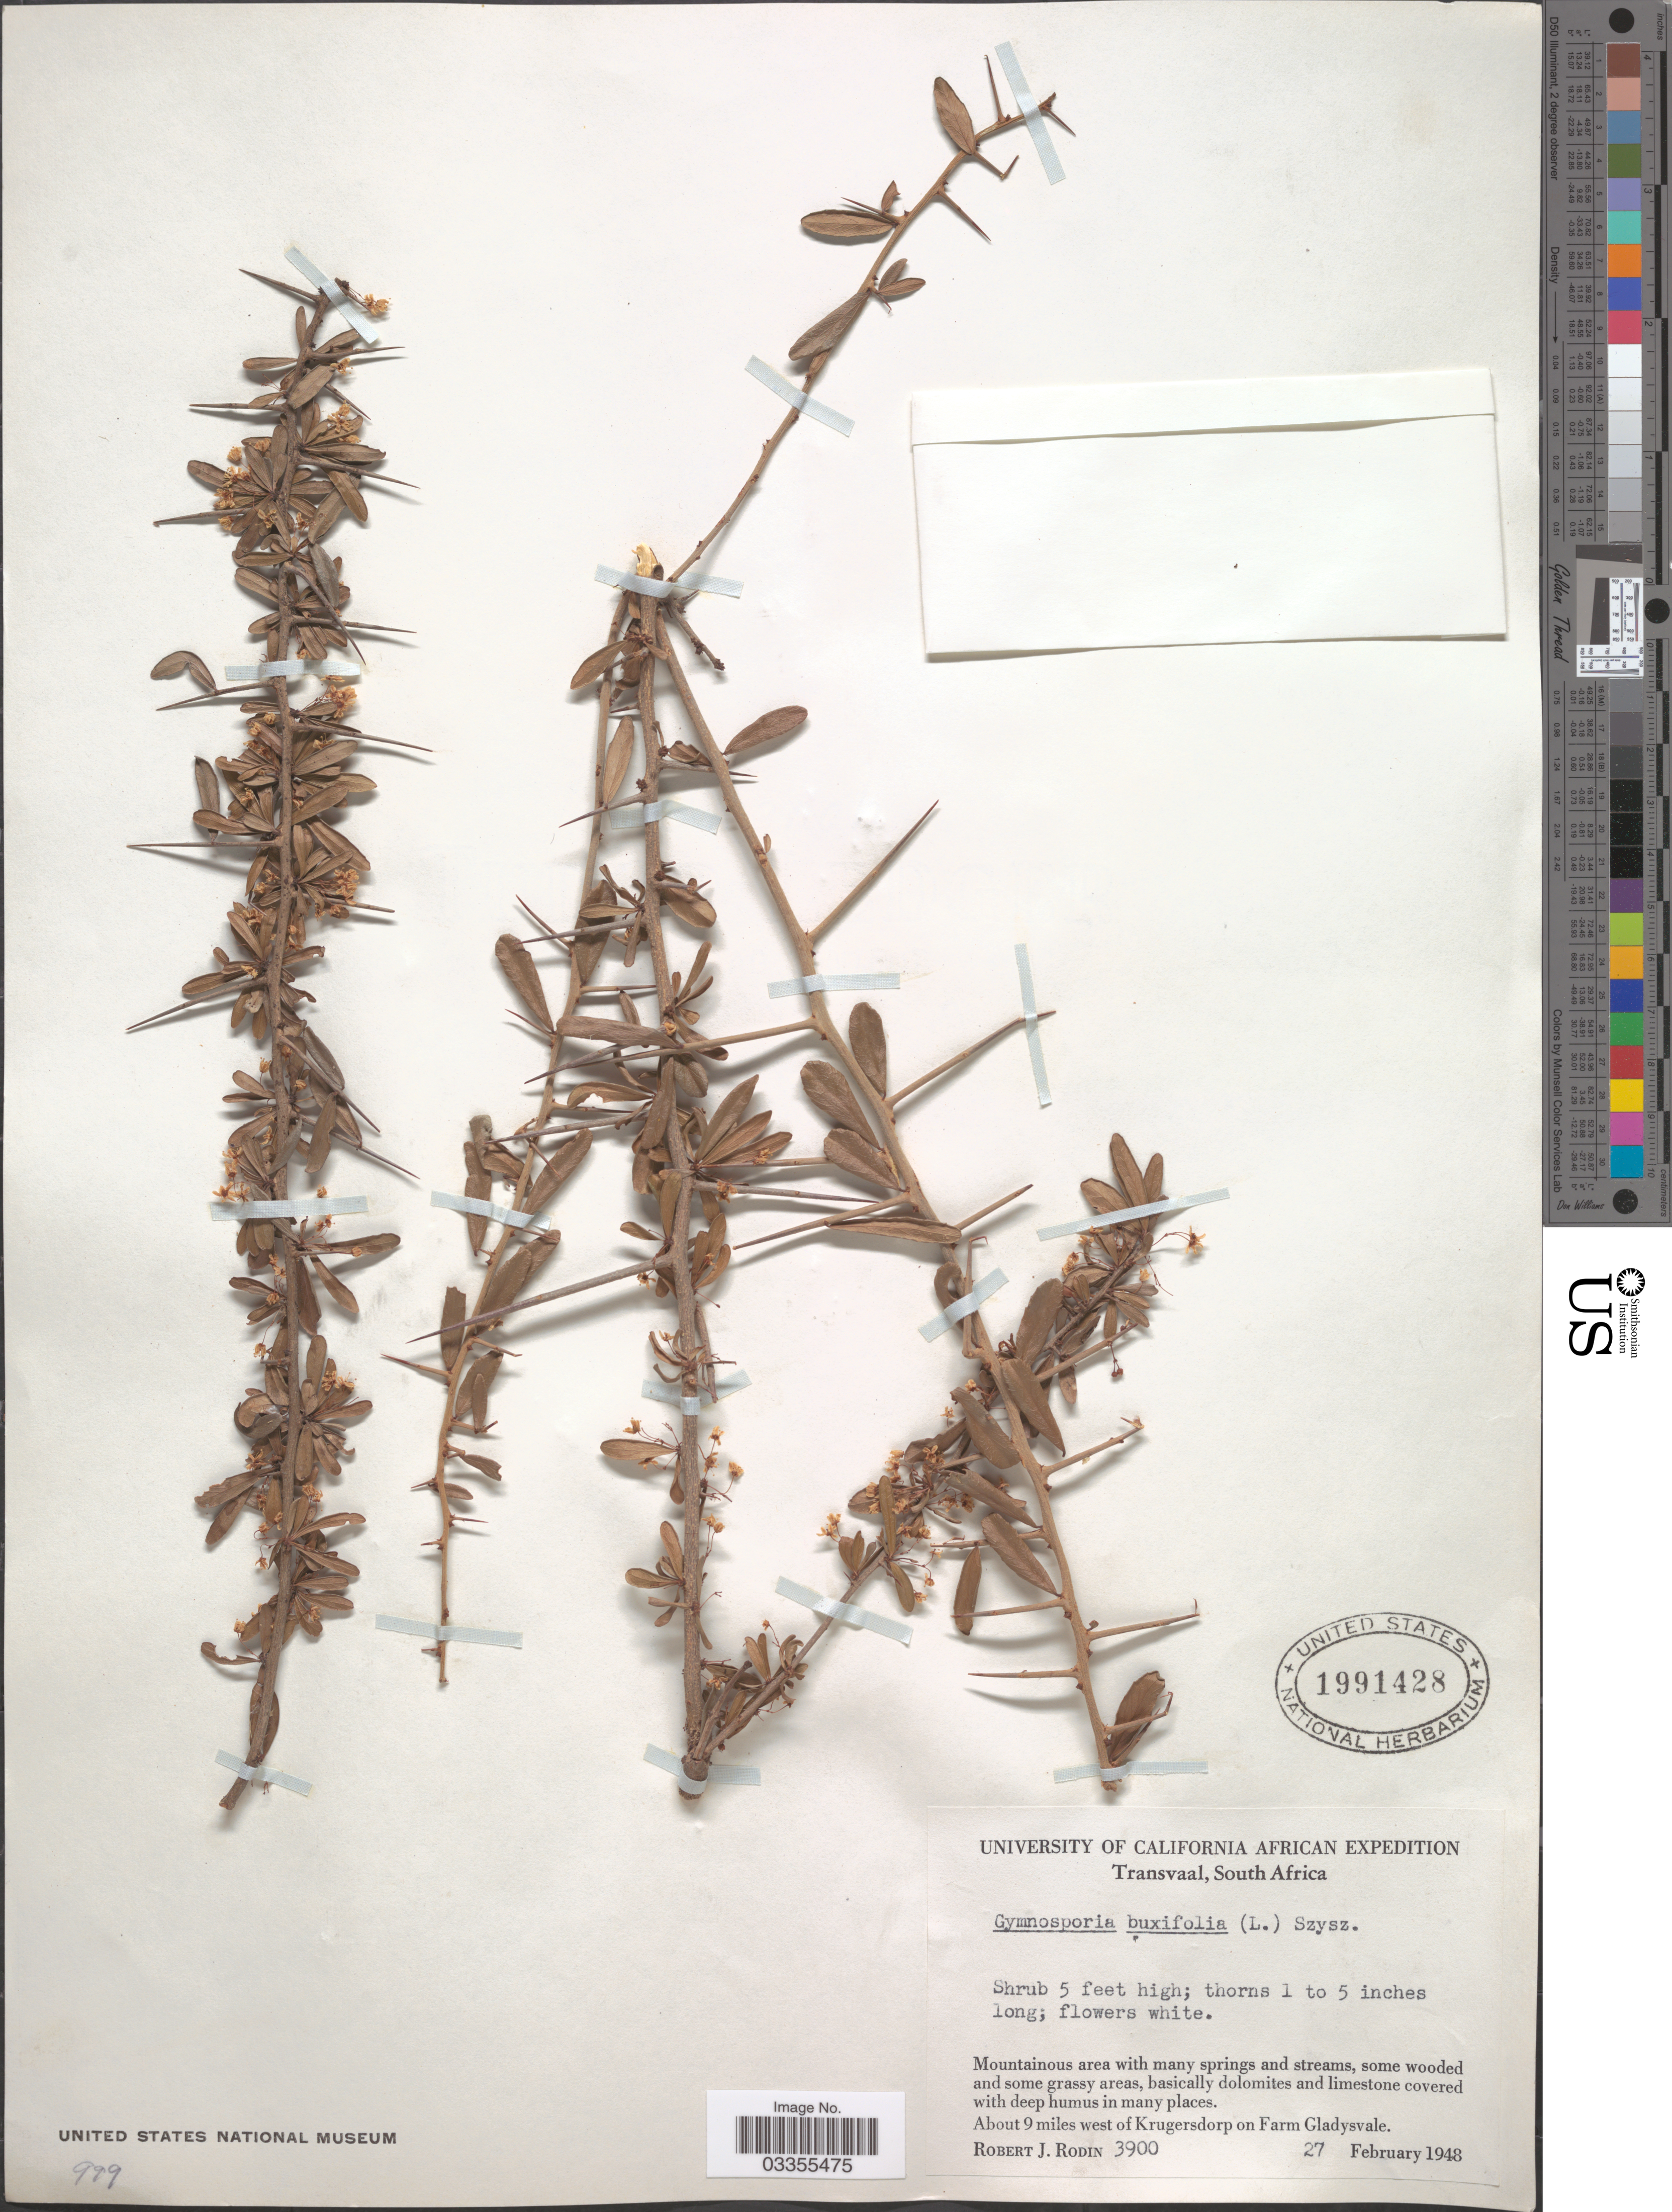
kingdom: Plantae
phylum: Tracheophyta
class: Magnoliopsida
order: Celastrales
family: Celastraceae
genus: Gymnosporia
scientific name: Gymnosporia buxifolia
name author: (L.) Szyszyl.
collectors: R. J. Rodin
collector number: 3900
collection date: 1948-02-27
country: South Africa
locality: Transvaal. About 9 miles west of Krugersdorp on Farm Gladysvale.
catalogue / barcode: US 1991428